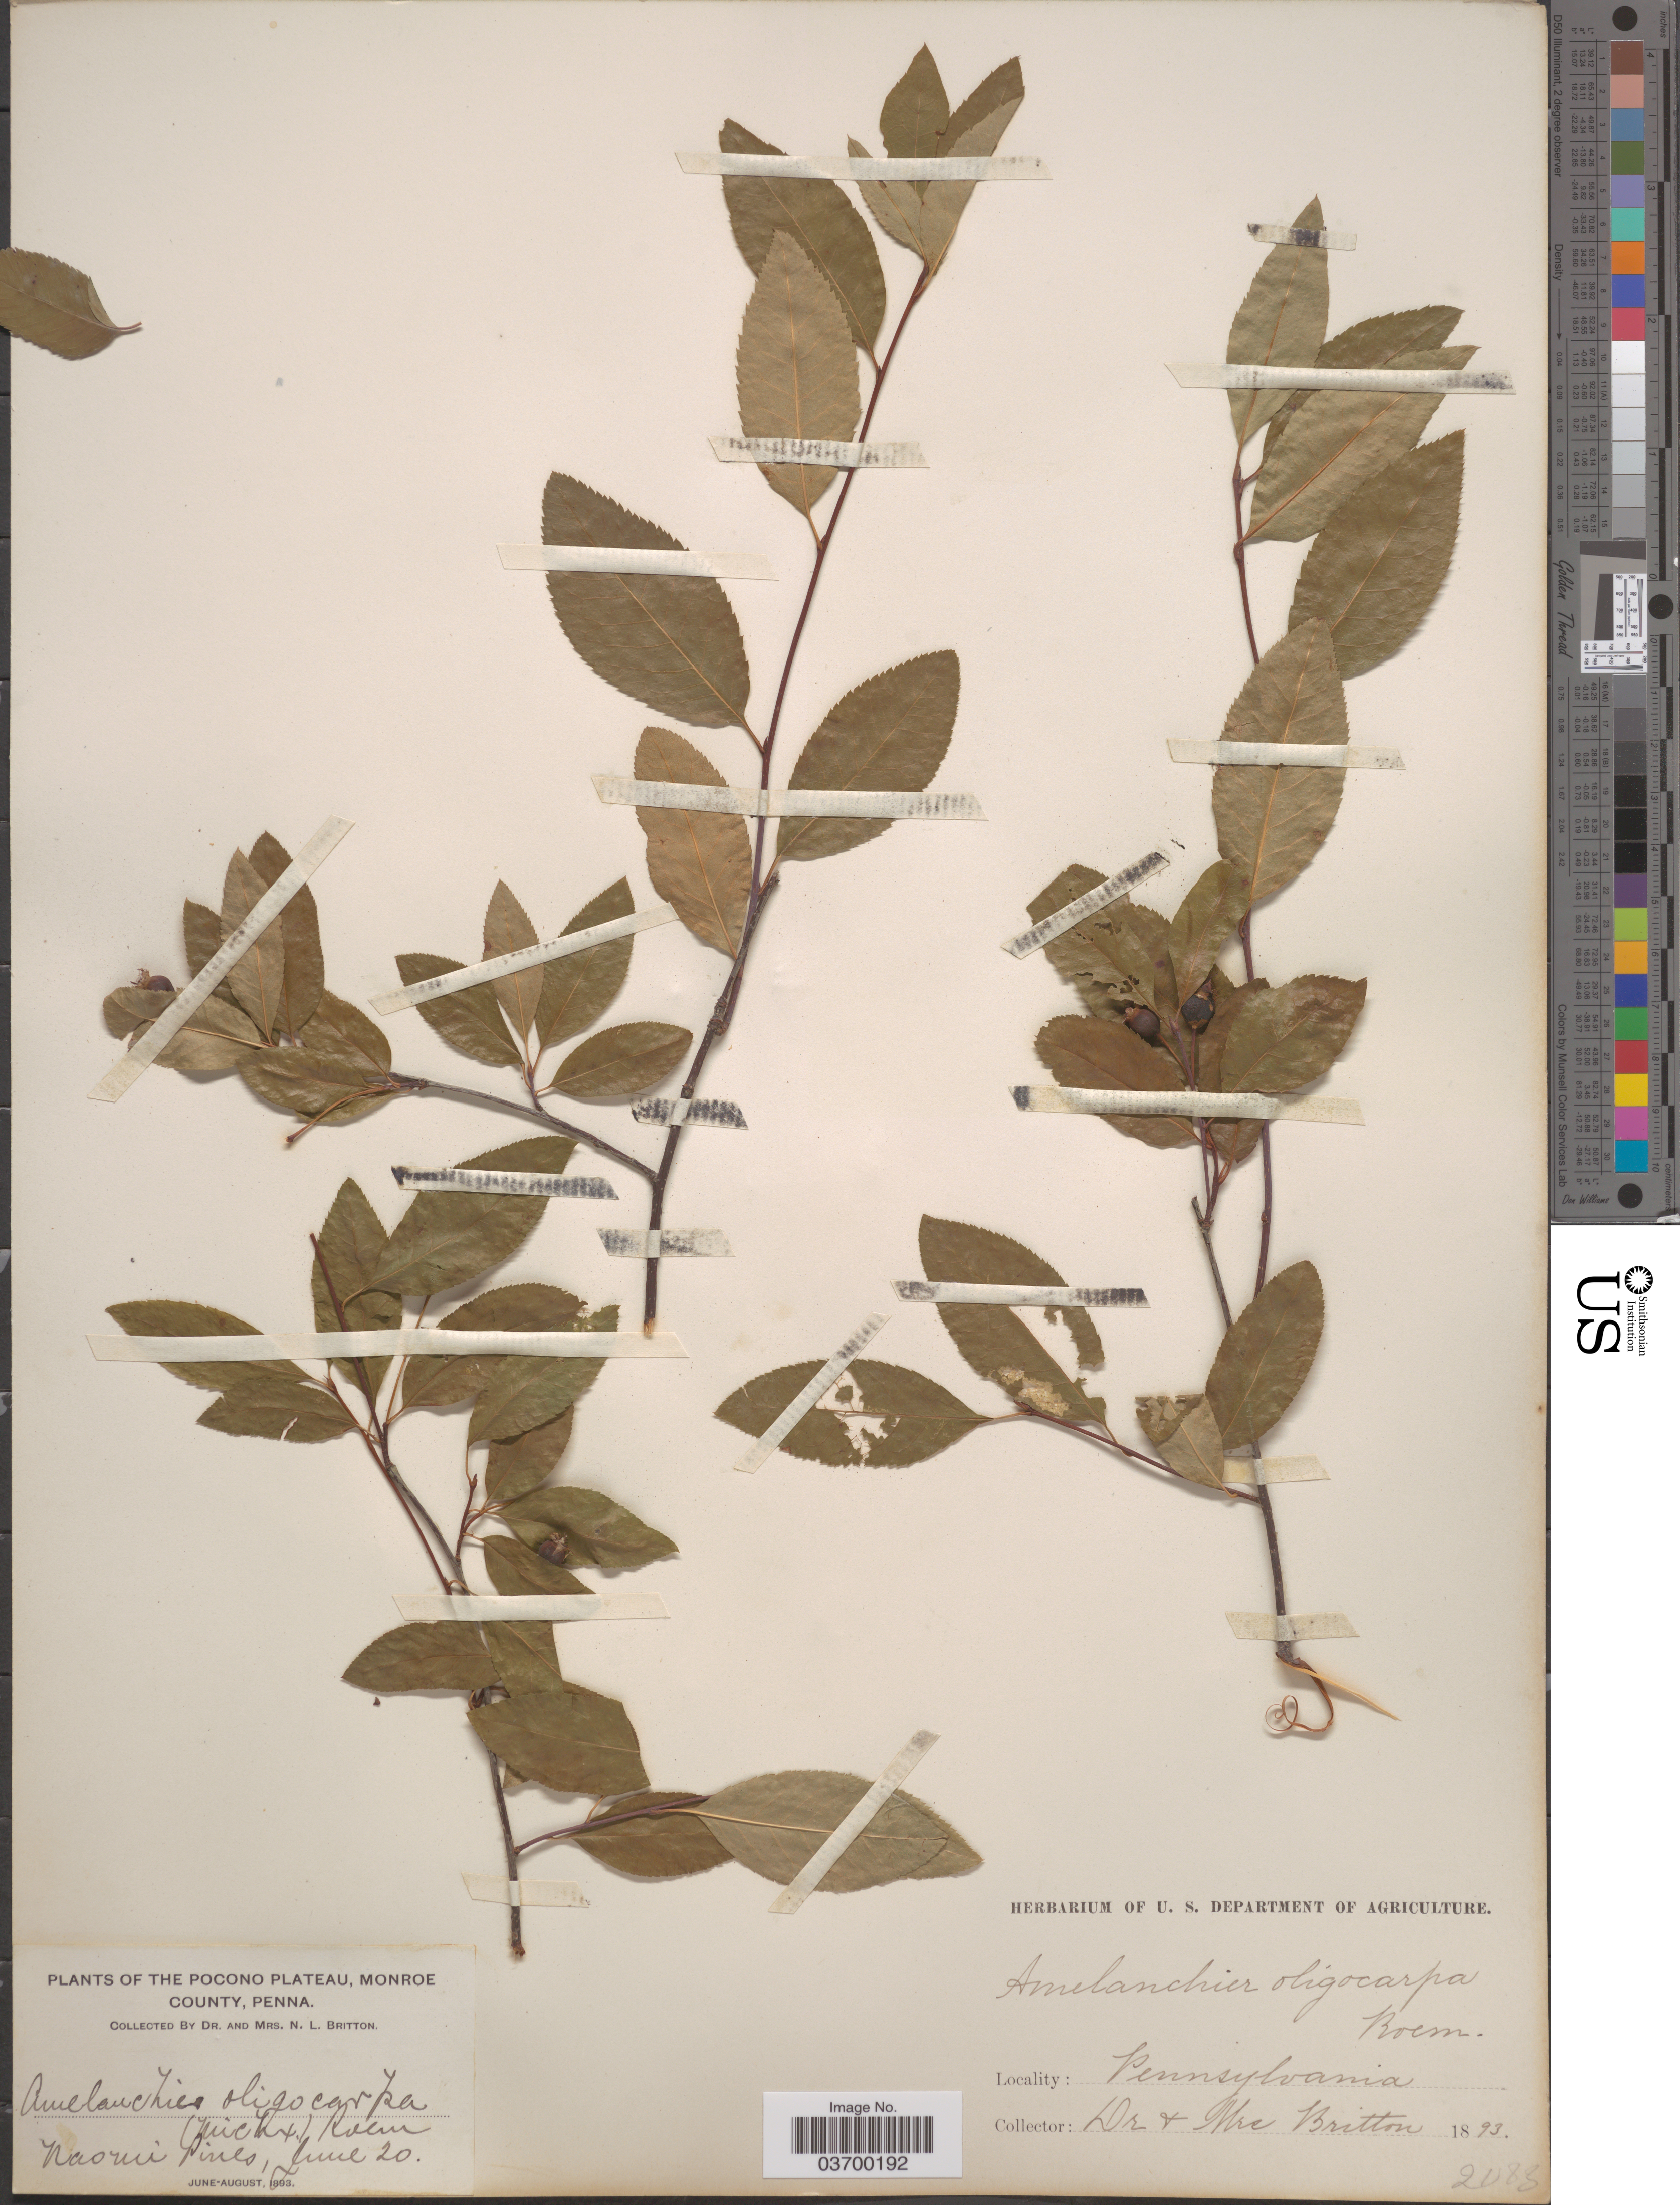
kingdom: Plantae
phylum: Tracheophyta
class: Magnoliopsida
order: Rosales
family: Rosaceae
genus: Amelanchier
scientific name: Amelanchier bartramiana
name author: (Tausch) M. Roem.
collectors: N. Britton & E. G. Britton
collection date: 1893-06-20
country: United States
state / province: Pennsylvania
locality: The Pocono Plateau, Monroe County. Naomi Pines.